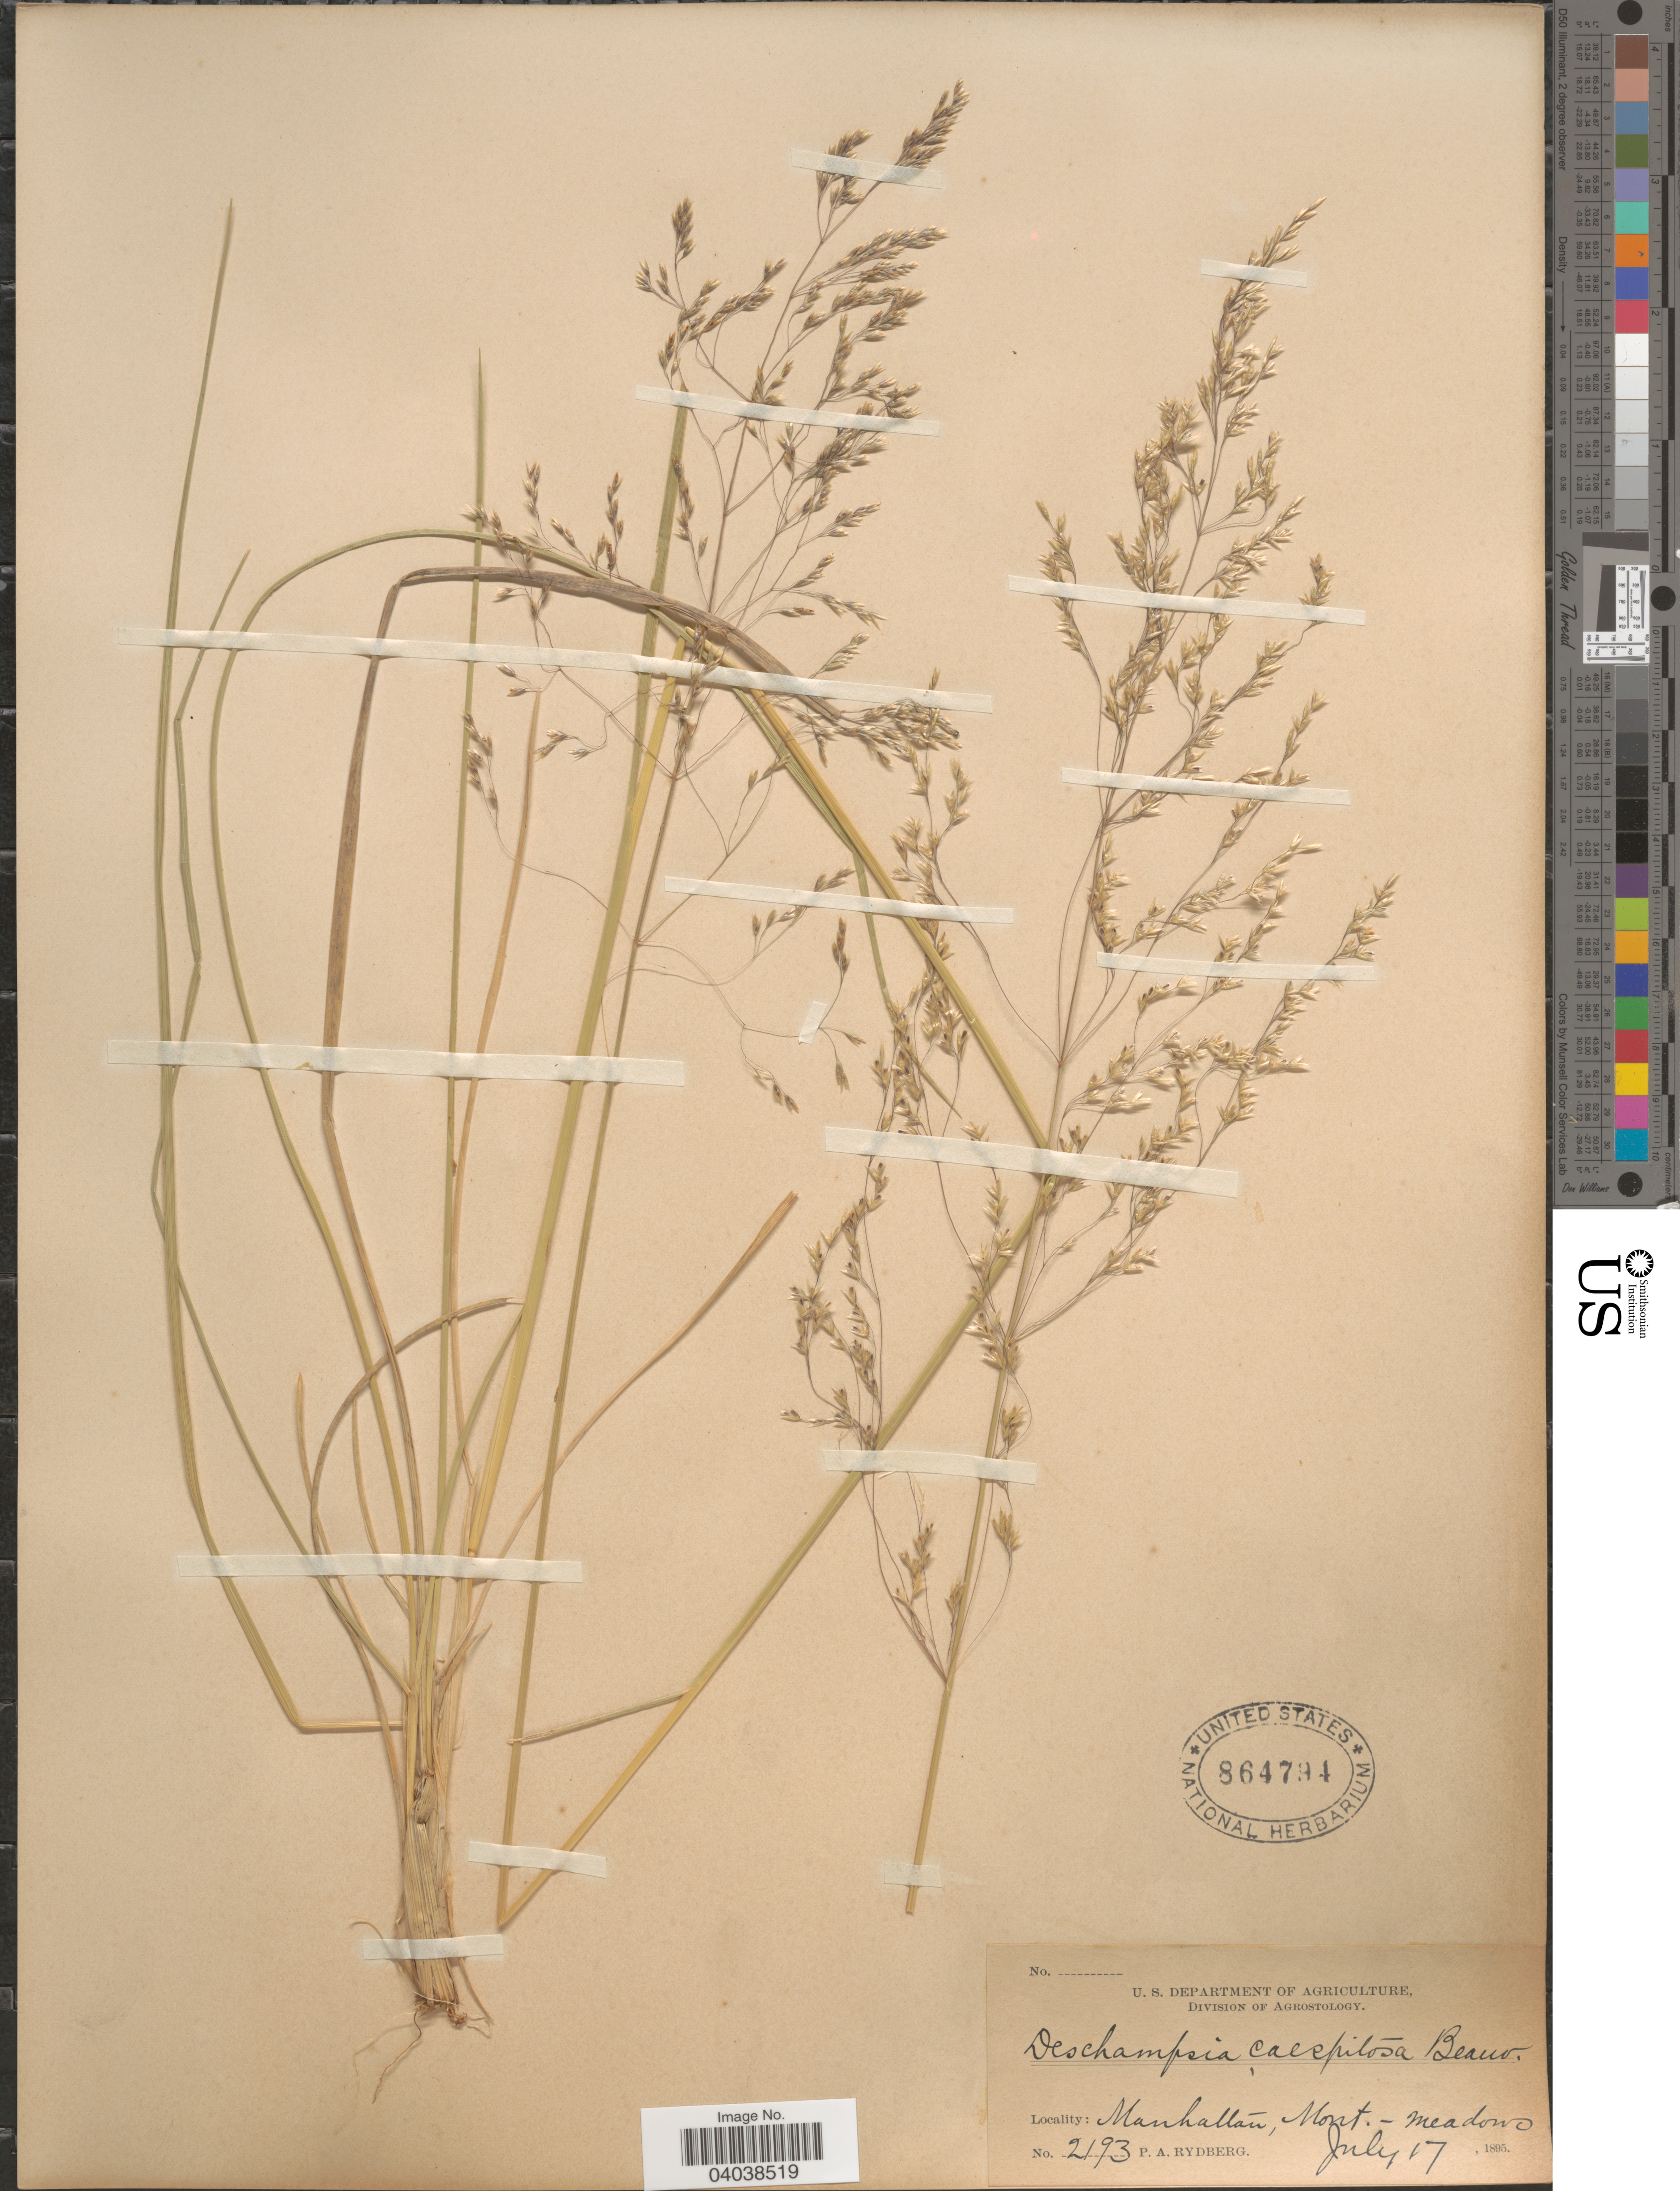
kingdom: Plantae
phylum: Tracheophyta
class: Liliopsida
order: Poales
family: Poaceae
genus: Deschampsia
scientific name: Deschampsia cespitosa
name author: (L.) P. Beauv.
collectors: P. A. Rydberg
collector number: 2193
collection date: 1895-07-17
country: United States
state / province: Montana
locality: Manhattan.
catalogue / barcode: US 864794